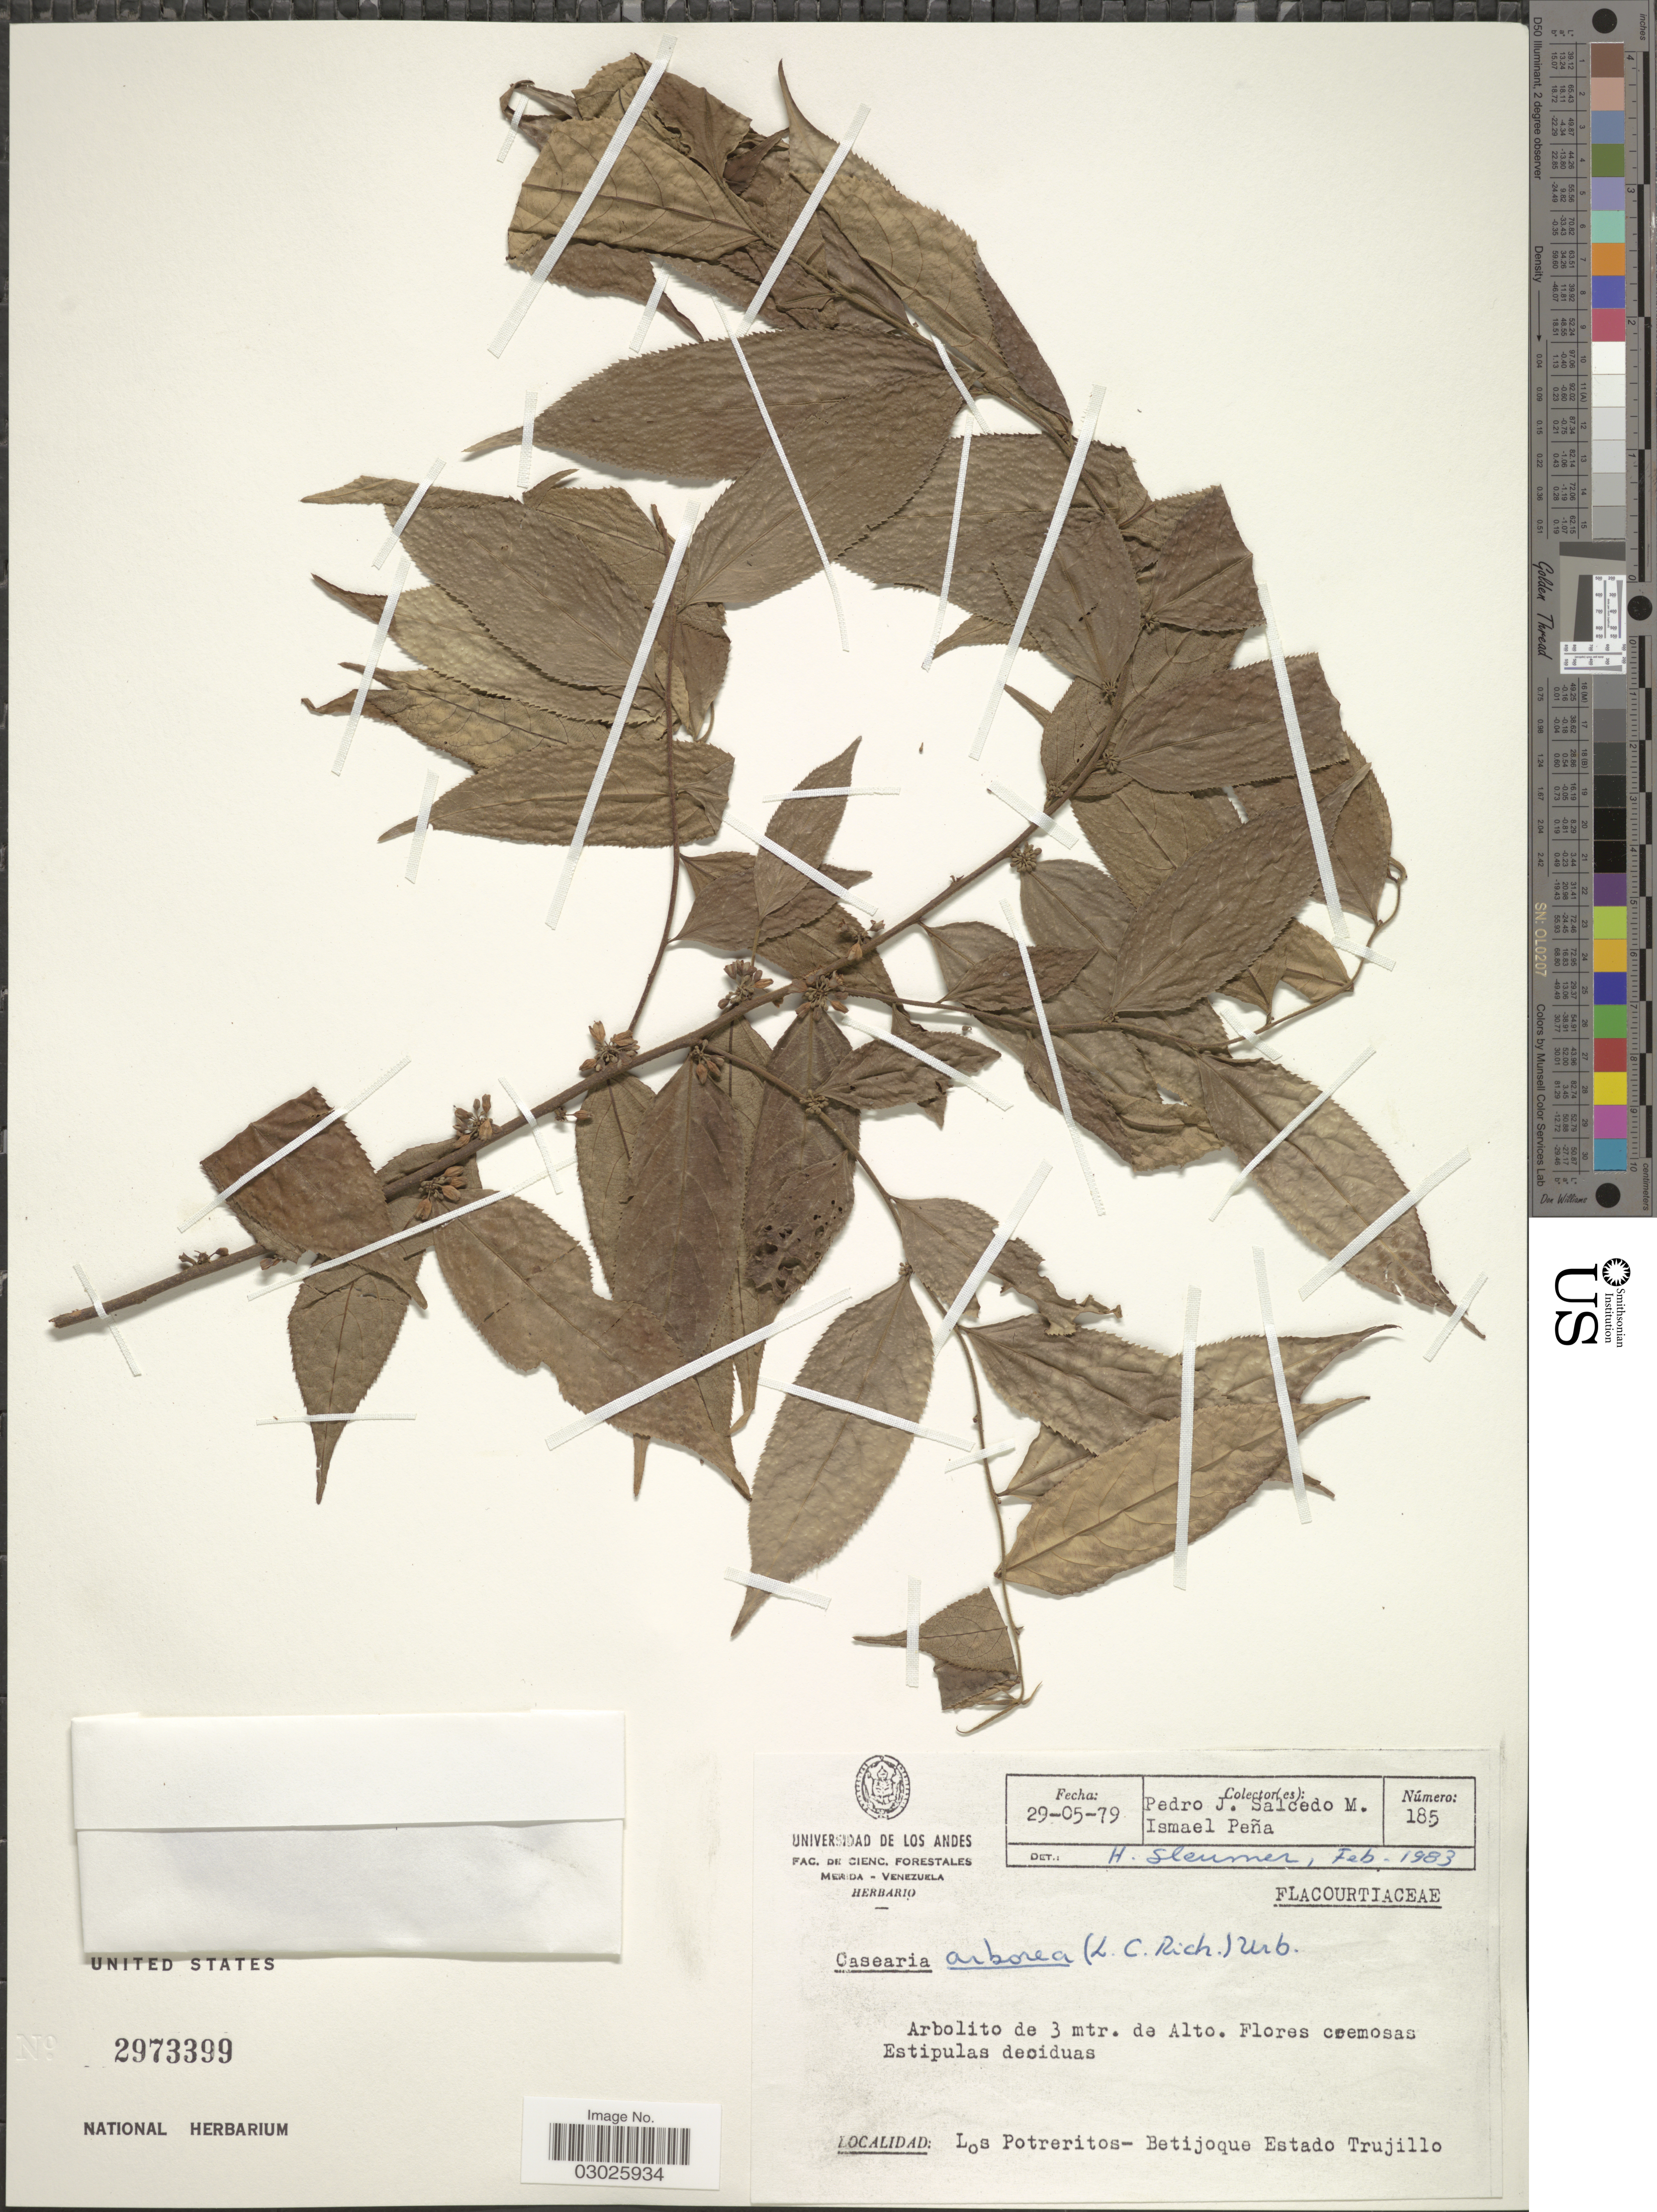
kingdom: Plantae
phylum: Tracheophyta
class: Magnoliopsida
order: Malpighiales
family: Salicaceae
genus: Casearia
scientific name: Casearia arborea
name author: (Rich.) Urb.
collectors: P. Salcedo & I. Pena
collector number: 185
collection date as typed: Transcribed d/m/y: 29/5/79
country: Venezuela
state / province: Trujillo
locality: Los Potreritos - Betijoque.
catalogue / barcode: US 2973399